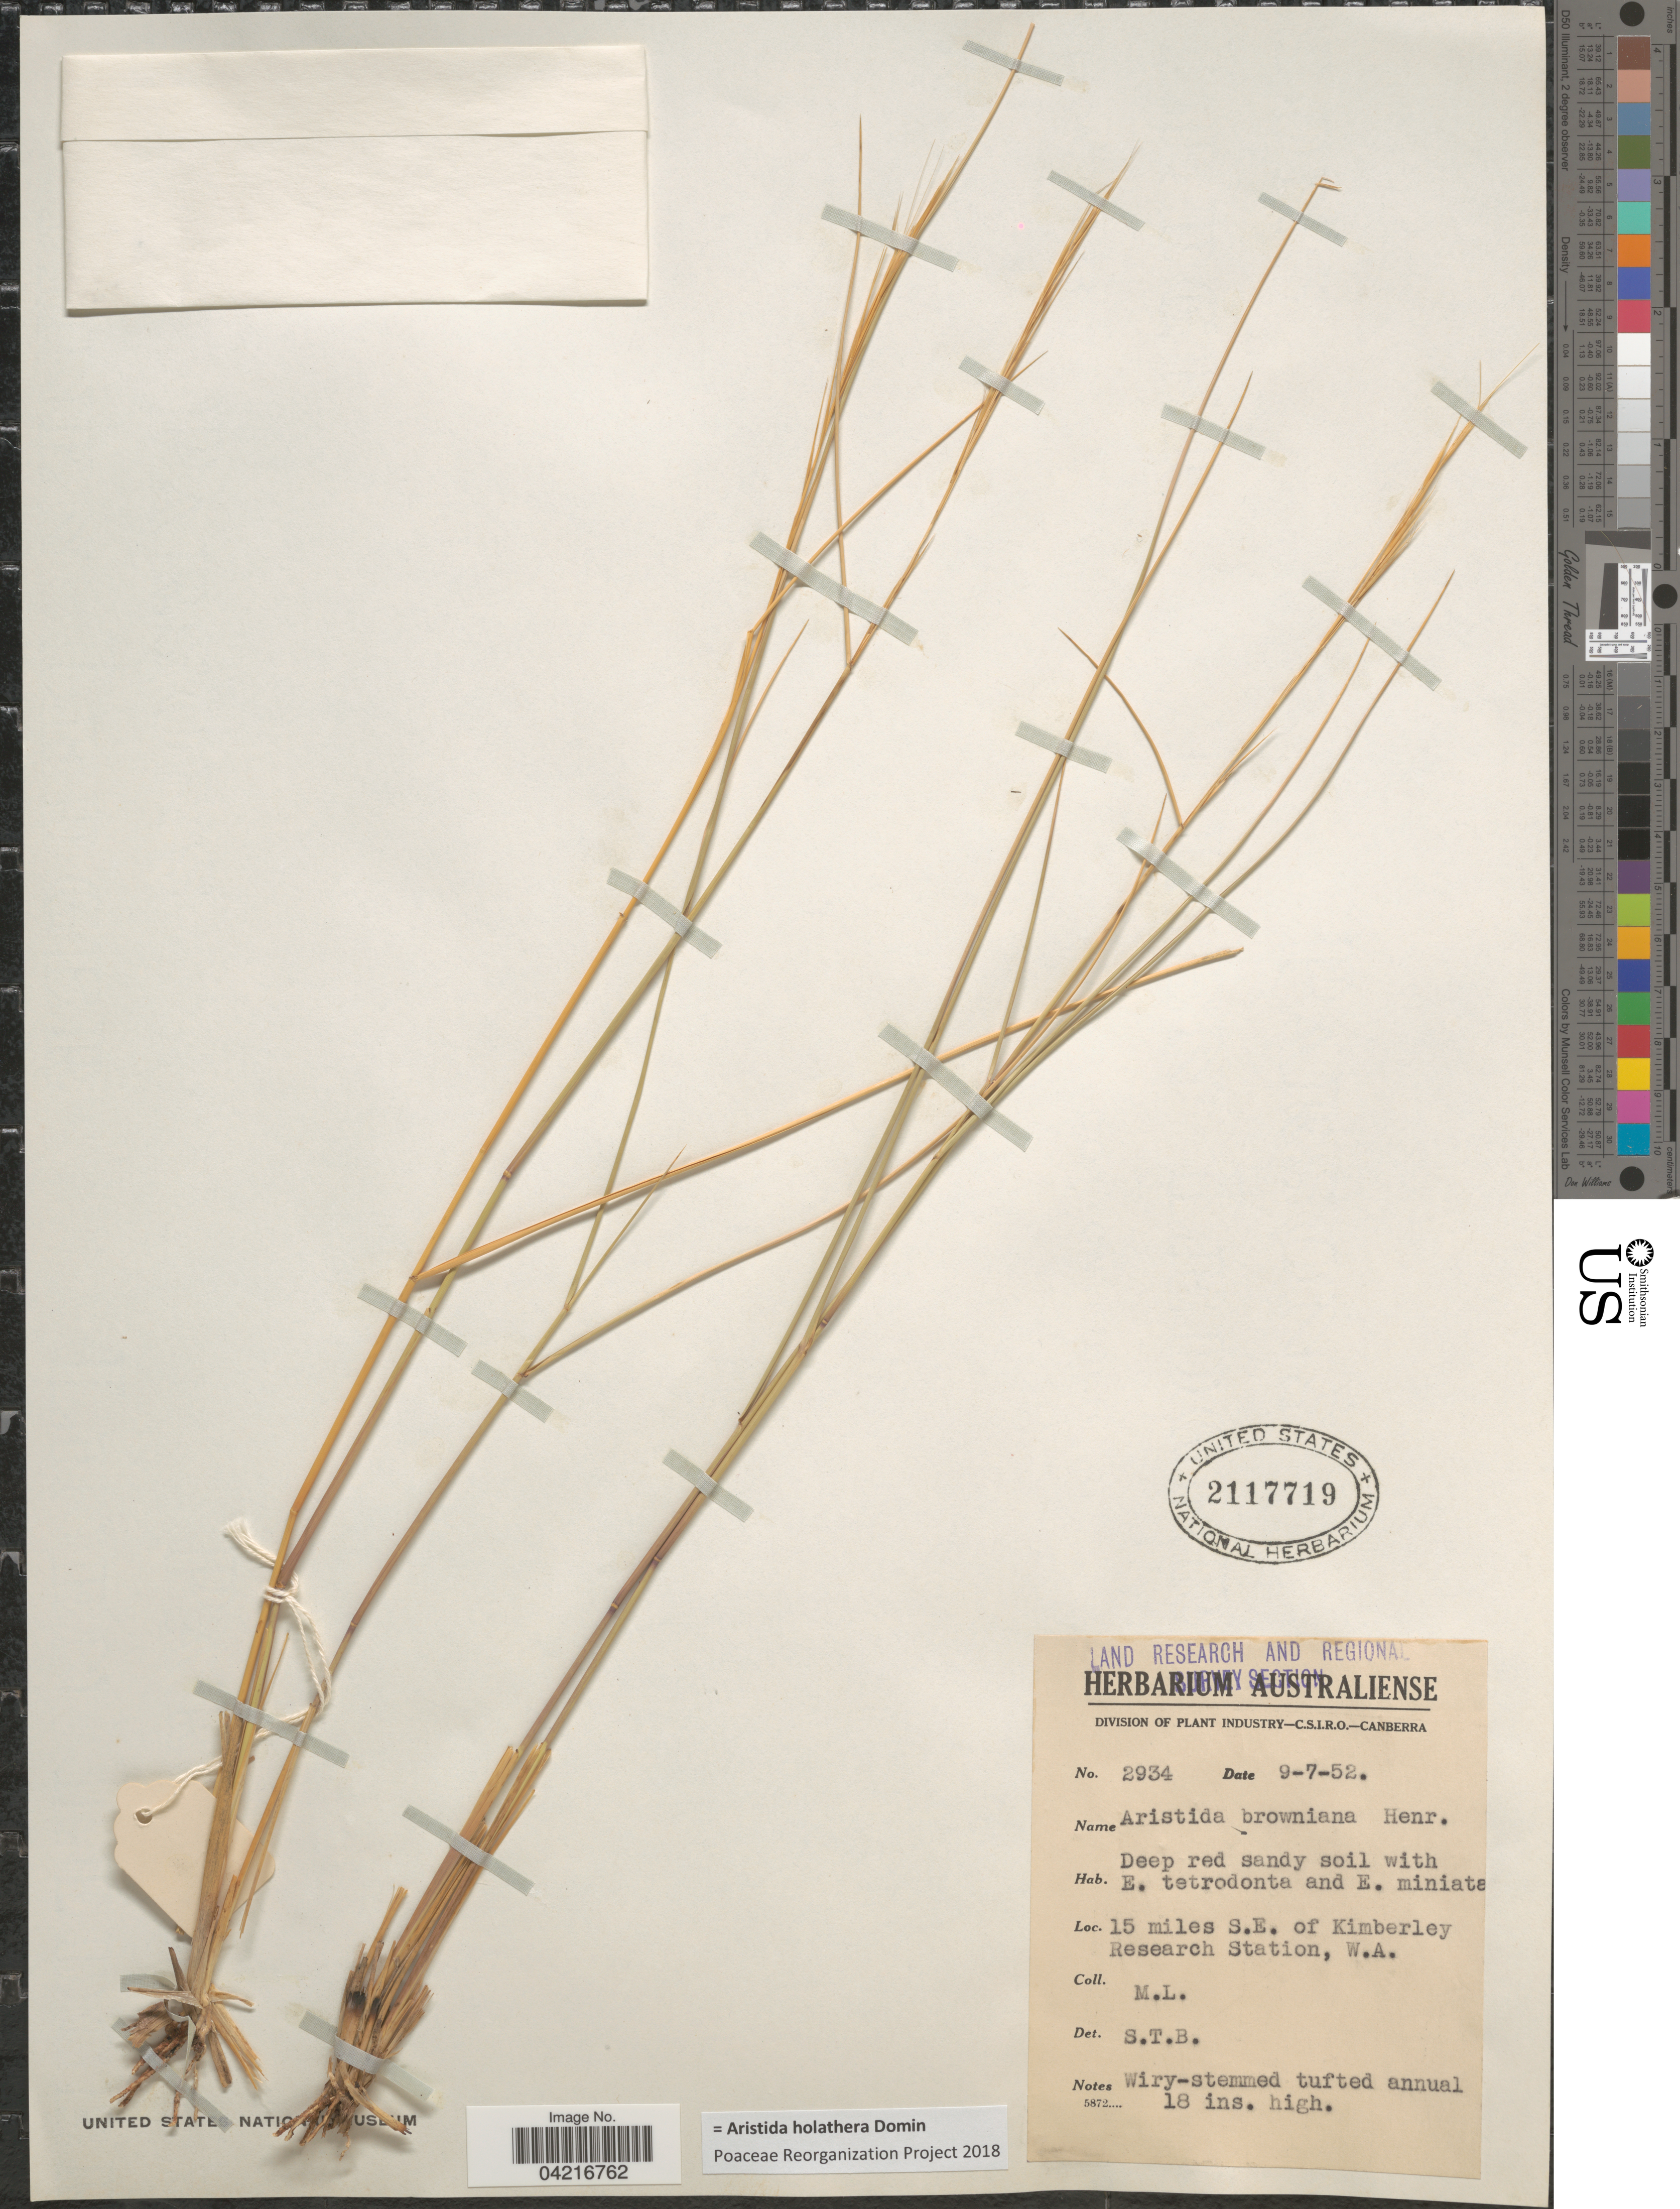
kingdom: Plantae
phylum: Tracheophyta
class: Liliopsida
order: Poales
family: Poaceae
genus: Aristida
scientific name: Aristida holathera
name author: Domin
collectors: M. L.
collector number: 2934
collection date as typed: Transcribed d/m/y: 9/7/52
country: Australia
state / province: Western Australia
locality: Land Research and Regional Survey Section. 15 miles S.E. of Kimberley Research Station.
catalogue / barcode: US 2117719